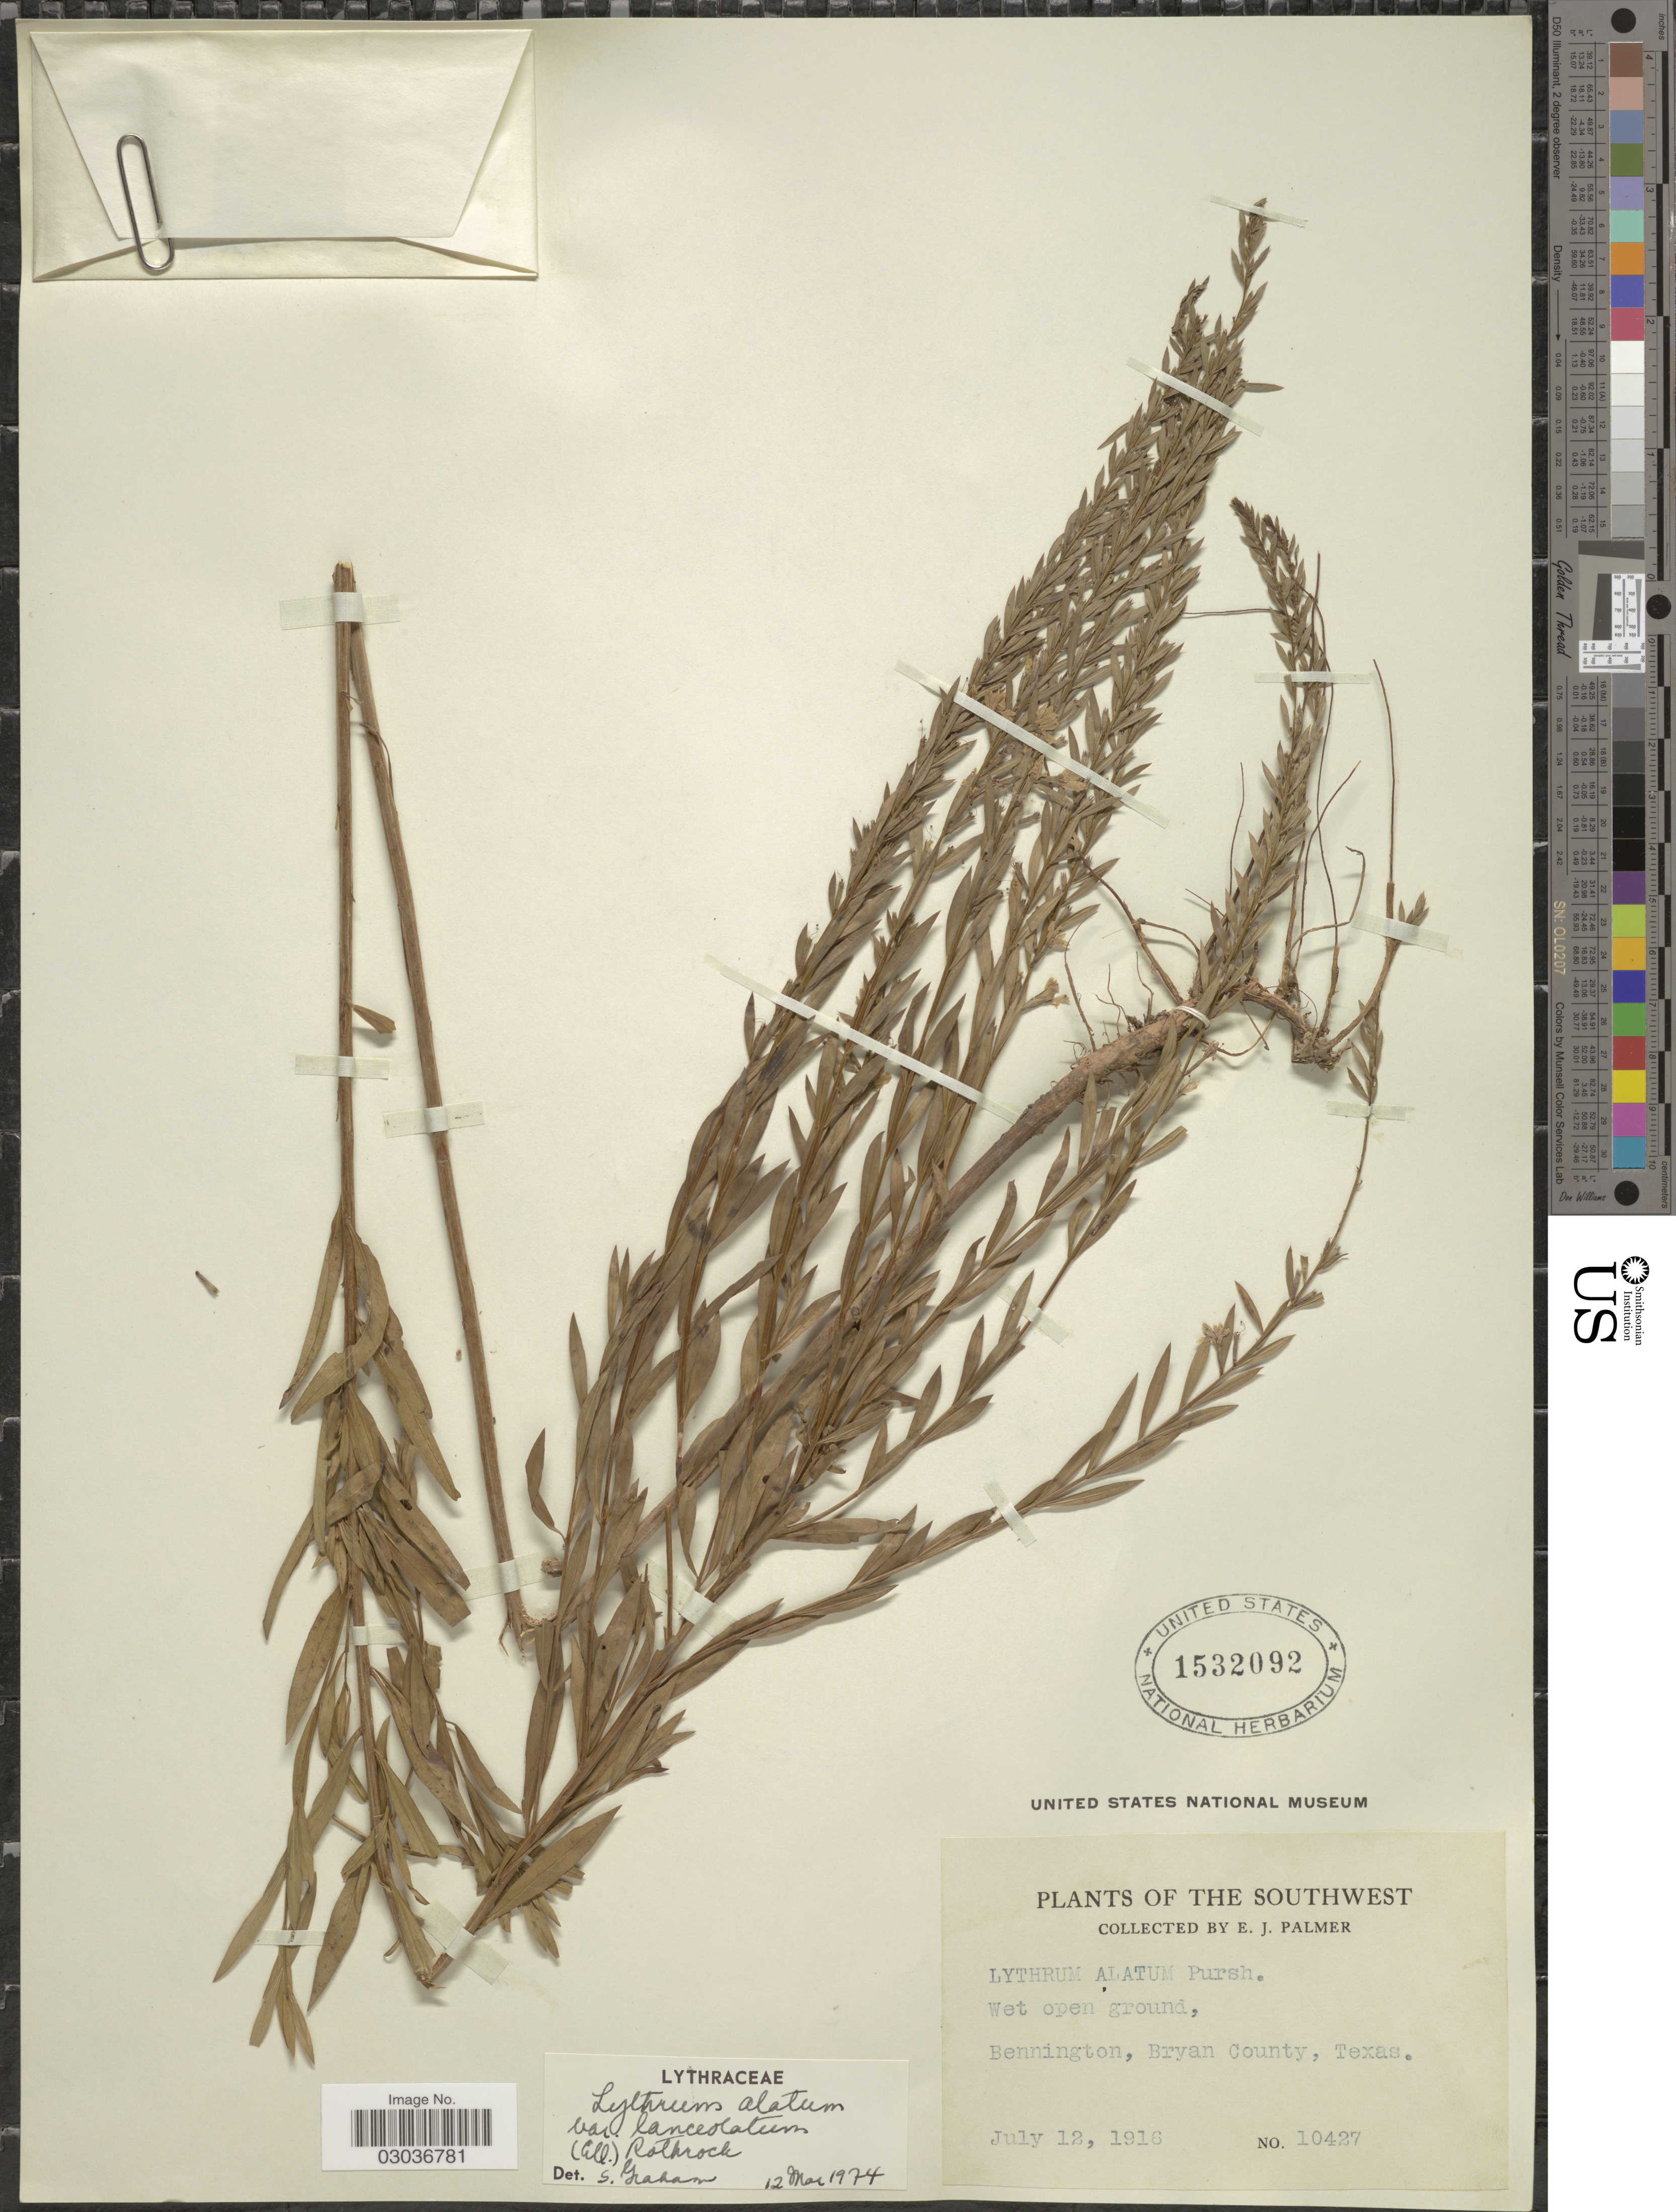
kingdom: Plantae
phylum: Tracheophyta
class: Magnoliopsida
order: Myrtales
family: Lythraceae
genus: Lythrum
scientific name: Lythrum alatum var. lanceolatum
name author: (Elliott) A. Gray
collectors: E. J. Palmer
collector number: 10427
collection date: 1916-07-12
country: United States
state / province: Texas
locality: The Southwest. Bennington, Bryan County.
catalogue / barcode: US 1532092